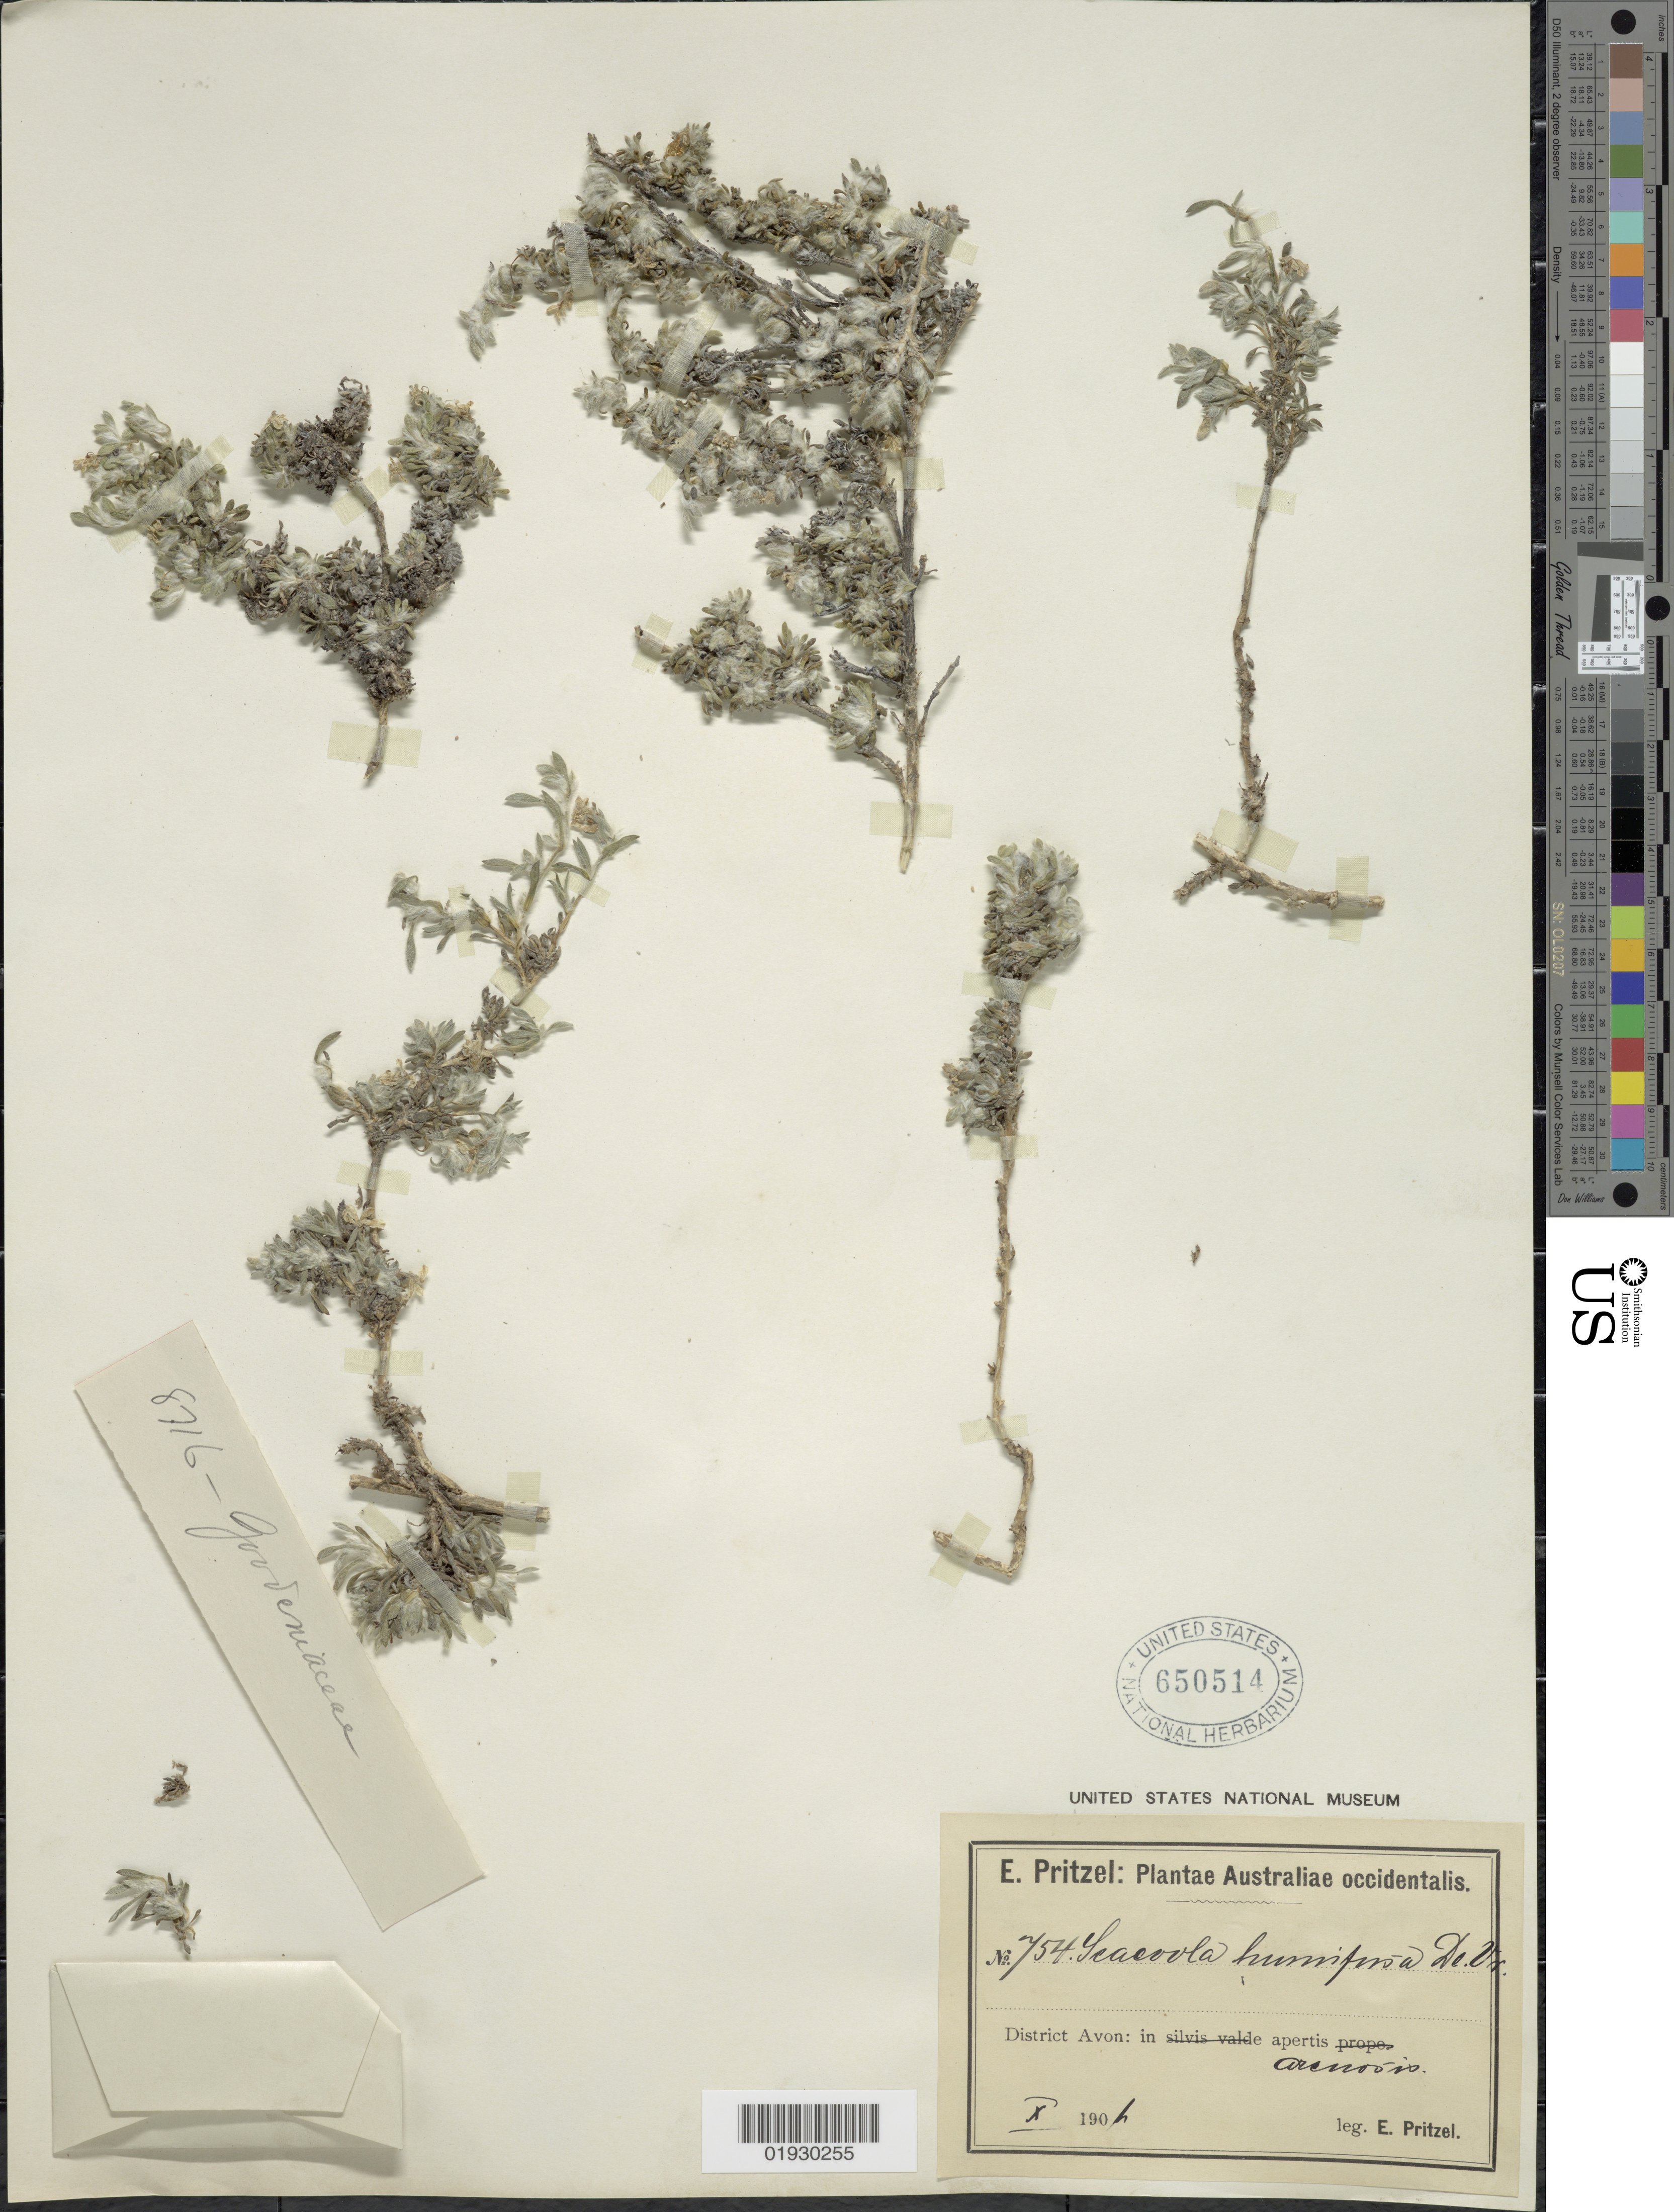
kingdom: Plantae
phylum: Tracheophyta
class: Magnoliopsida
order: Asterales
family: Goodeniaceae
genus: Scaevola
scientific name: Scaevola humifusa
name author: de Vriese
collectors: E. G. Pritzel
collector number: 754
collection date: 1901-10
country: Australia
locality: Australiae occidentalis. District Avon: in apertis arenosis.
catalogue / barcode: US 650514